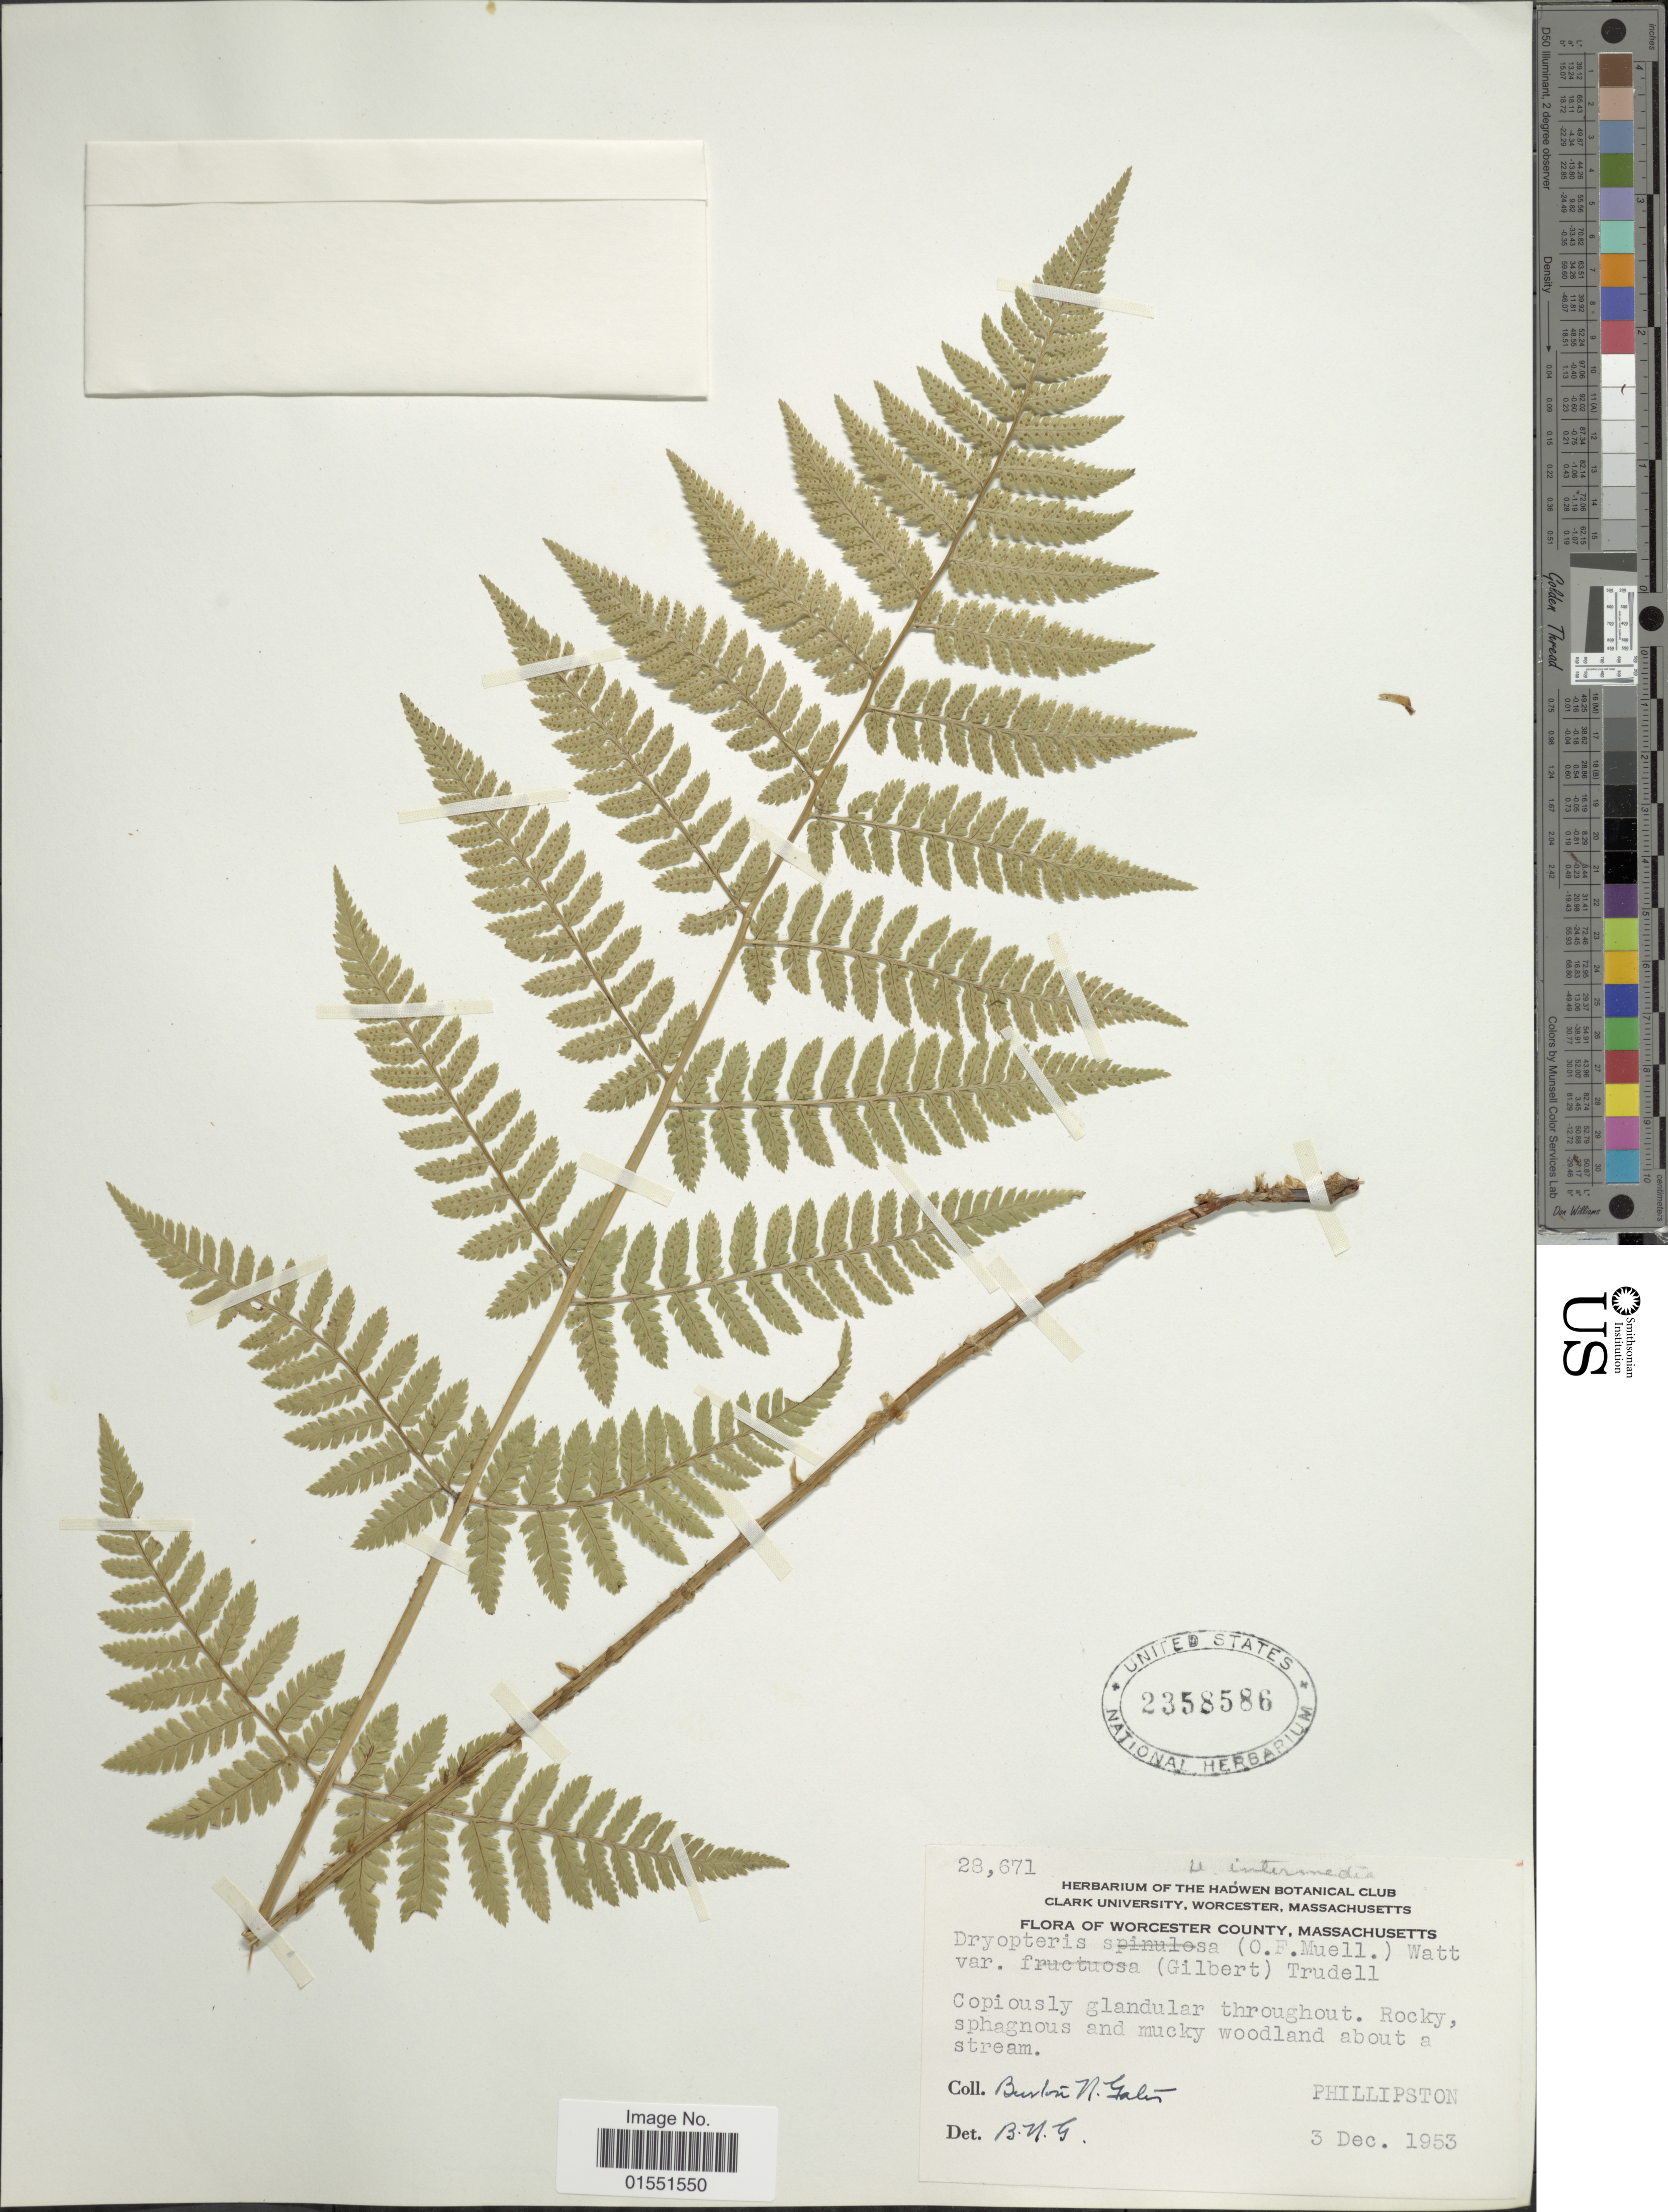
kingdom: Plantae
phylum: Tracheophyta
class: Polypodiopsida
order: Polypodiales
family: Dryopteridaceae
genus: Dryopteris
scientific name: Dryopteris intermedia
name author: (Muhl.) A. Gray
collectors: B. N. Gates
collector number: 28671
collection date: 1953-12-03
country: United States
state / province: Massachusetts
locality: Worcester County, Phillipston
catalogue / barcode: US 2358586